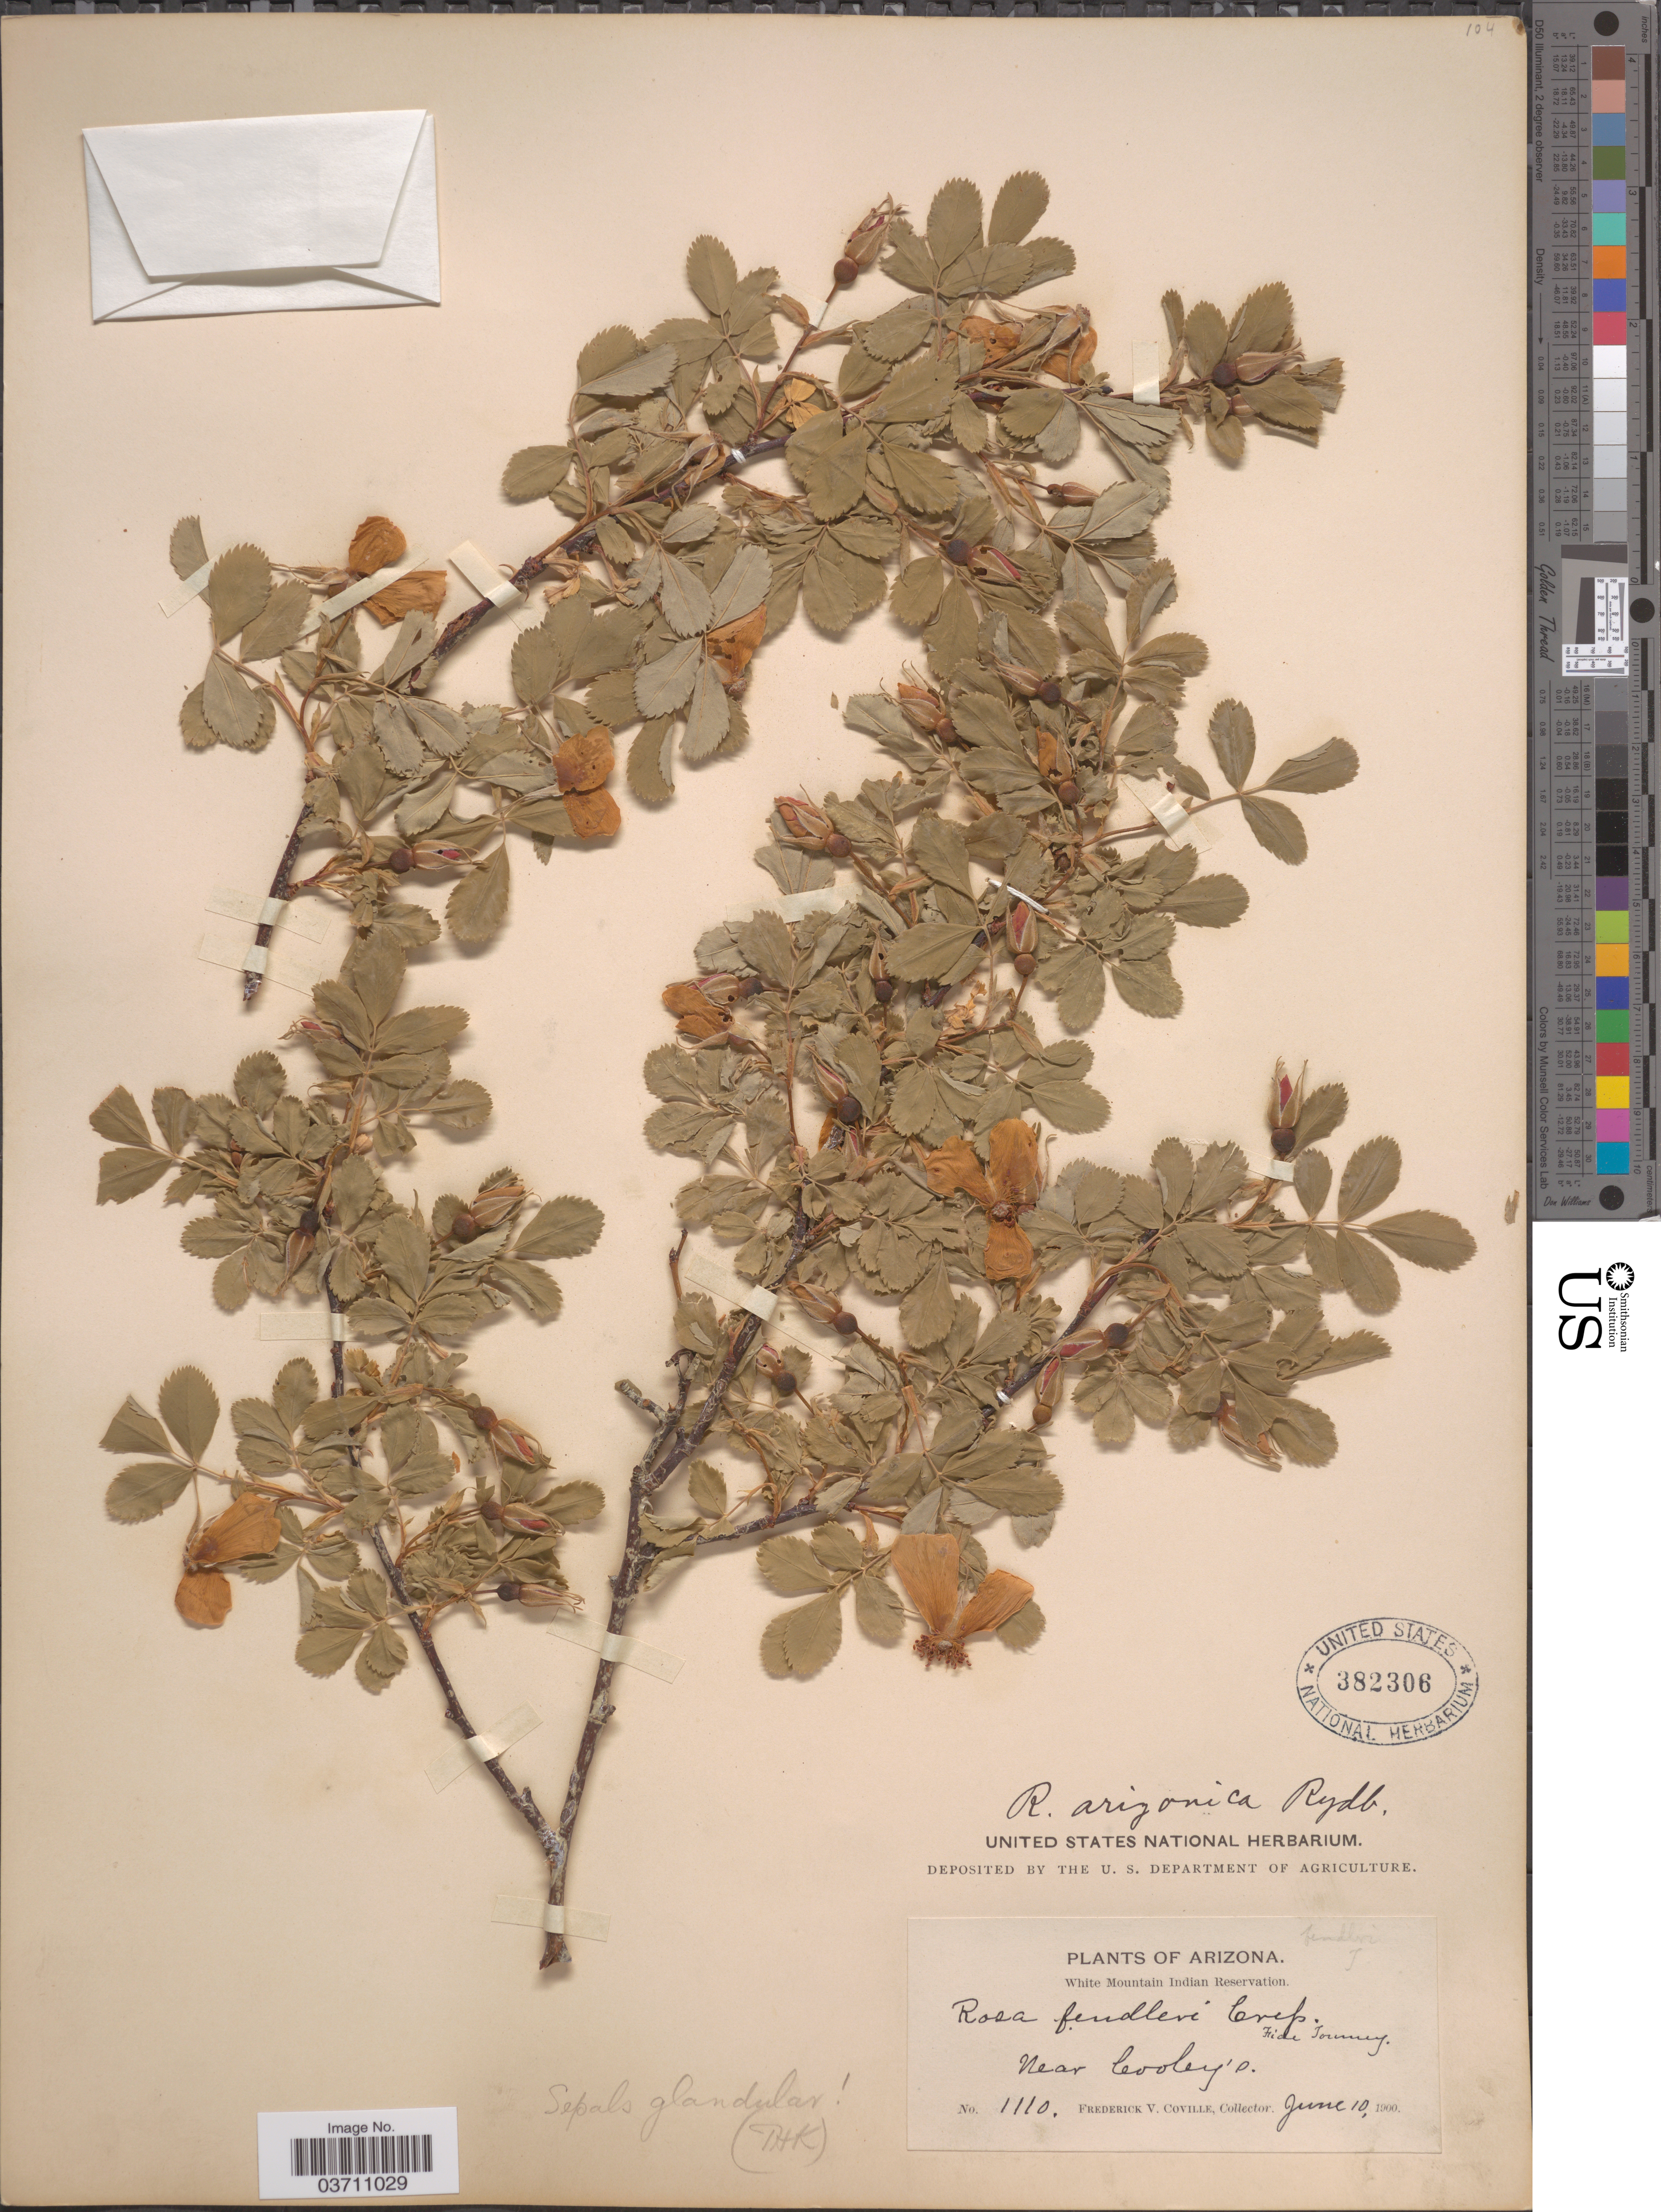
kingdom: Plantae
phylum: Tracheophyta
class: Magnoliopsida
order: Rosales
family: Rosaceae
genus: Rosa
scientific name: Rosa fendleri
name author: Crép.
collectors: F. V. Coville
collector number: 1110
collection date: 1900-06-10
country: United States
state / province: Arizona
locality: White Mountain Indian Reservation. Near Cooley's.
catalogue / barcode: US 382306